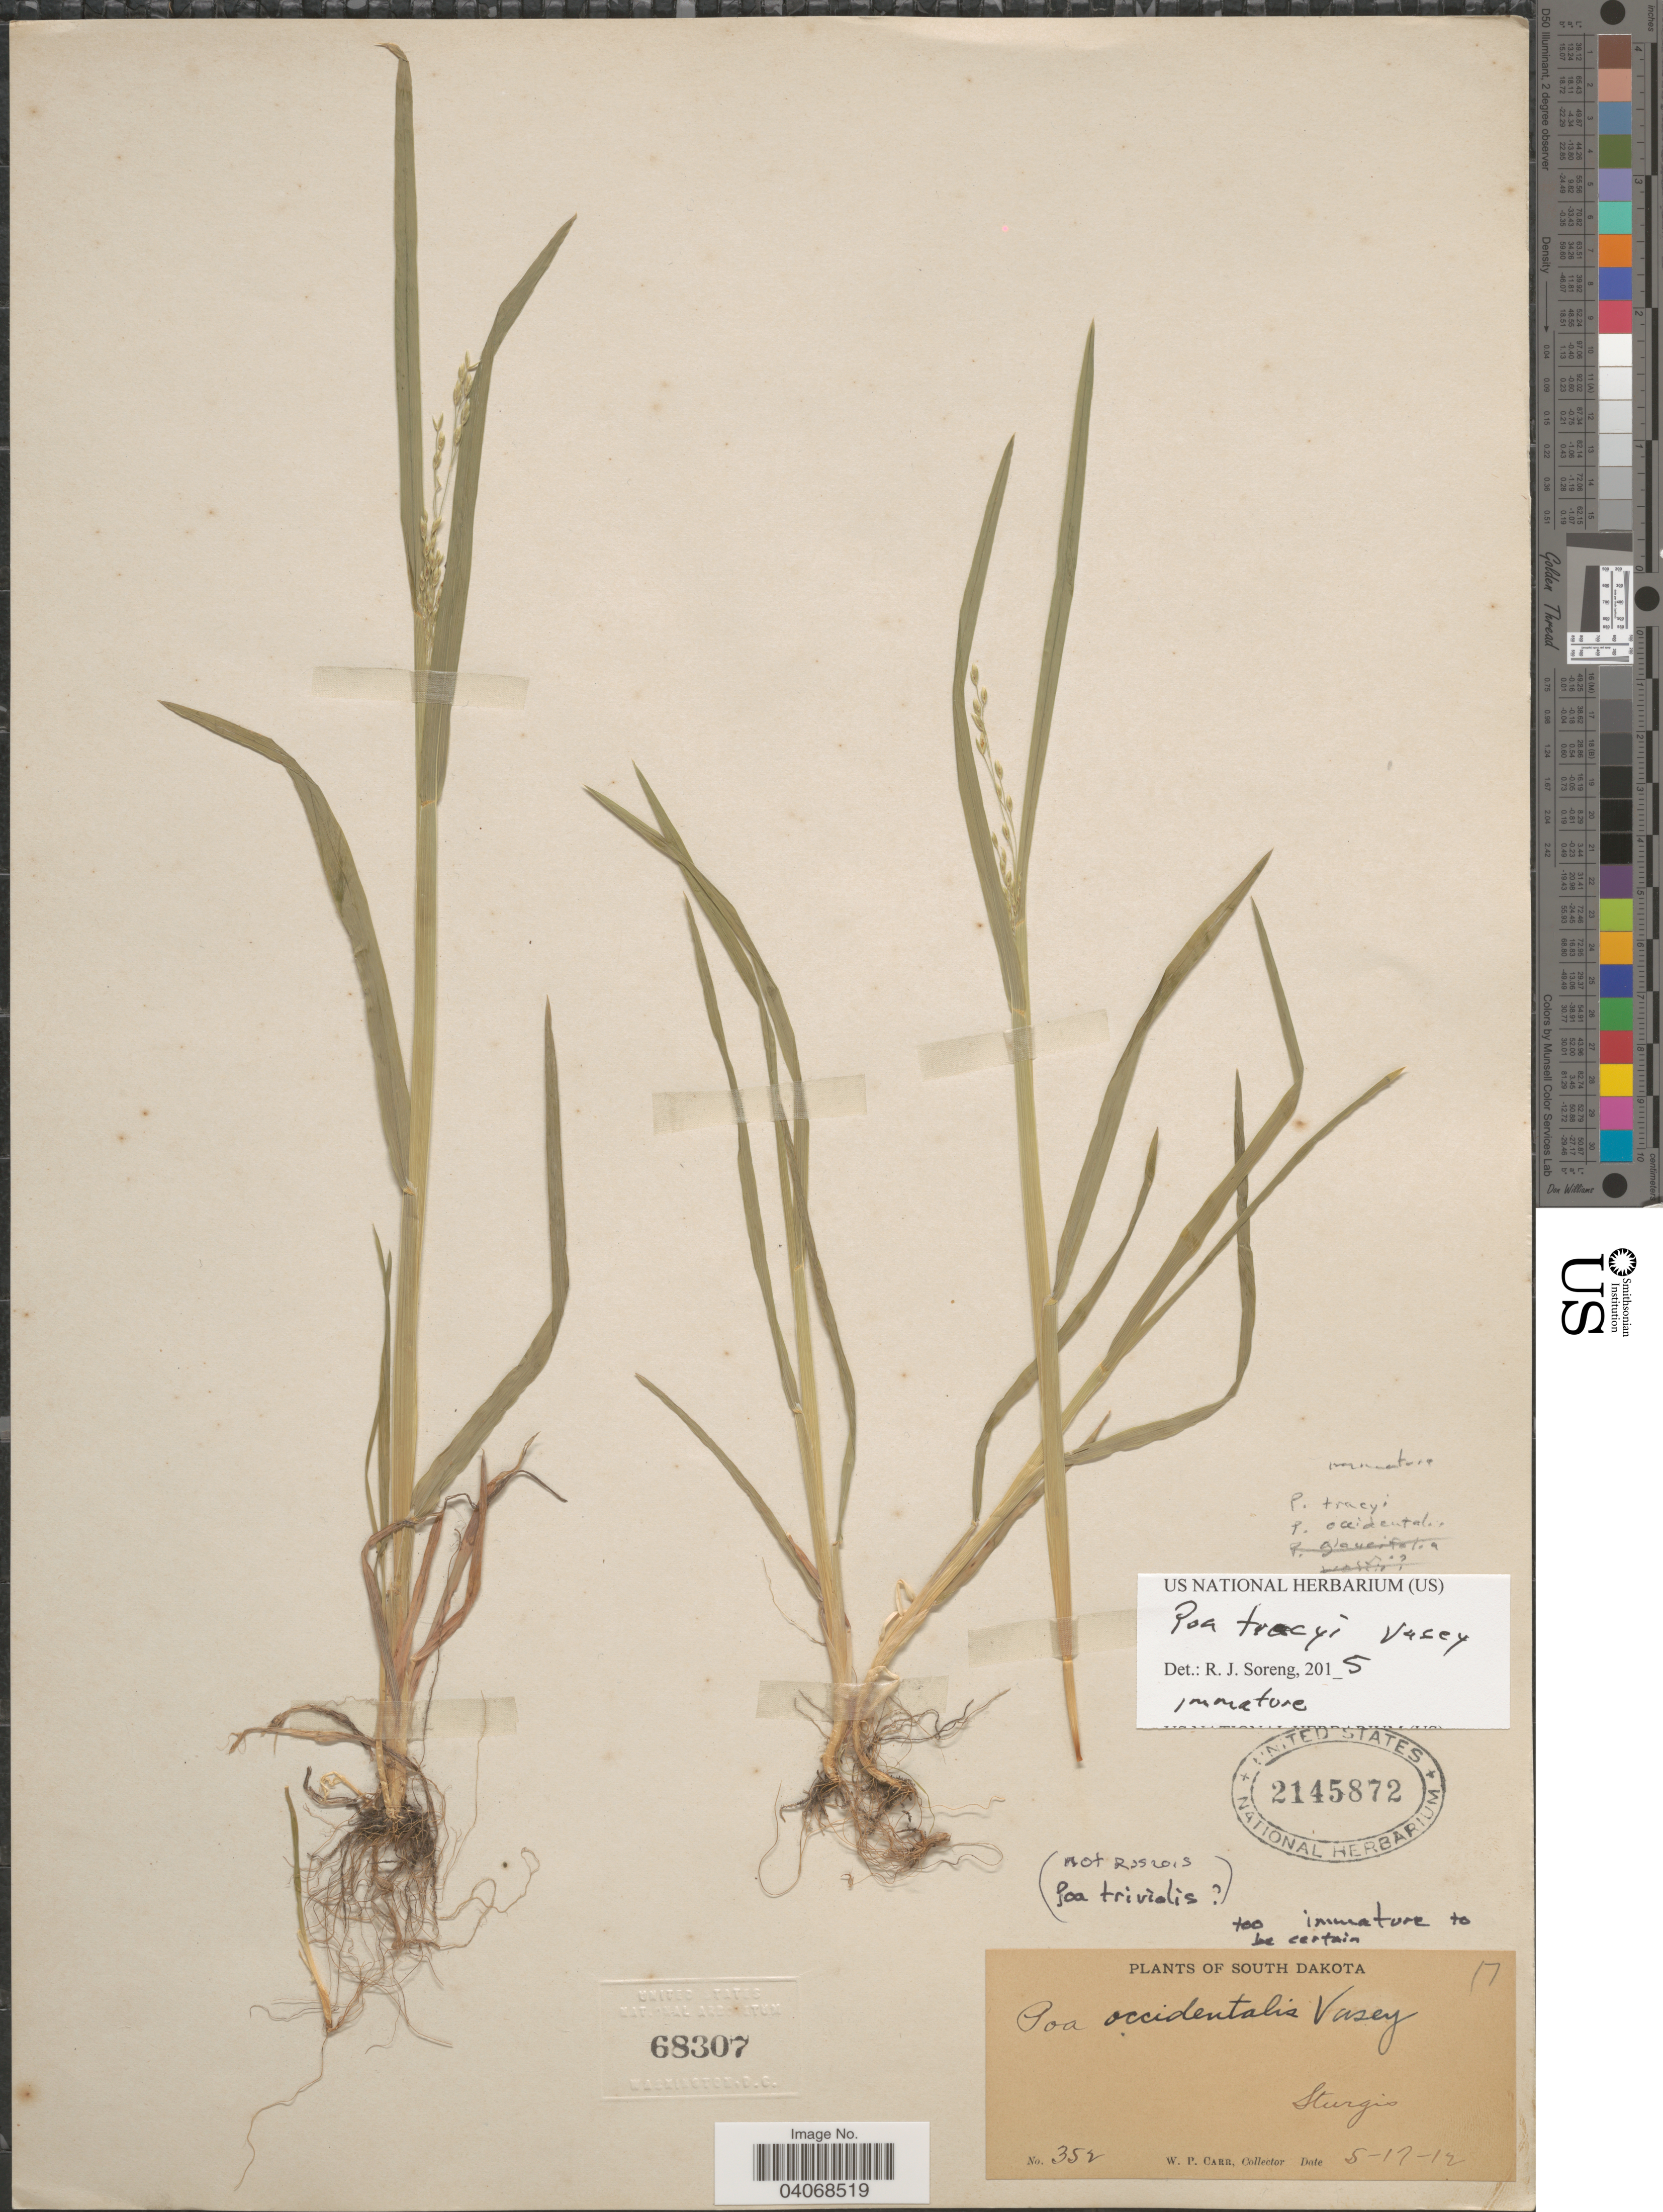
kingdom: Plantae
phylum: Tracheophyta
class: Liliopsida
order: Poales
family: Poaceae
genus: Poa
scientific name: Poa tracyi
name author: Vasey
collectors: W. Carr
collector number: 352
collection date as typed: Transcribed d/m/y: 17/5/12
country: United States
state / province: South Dakota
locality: Sturgis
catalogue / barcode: US 2145872